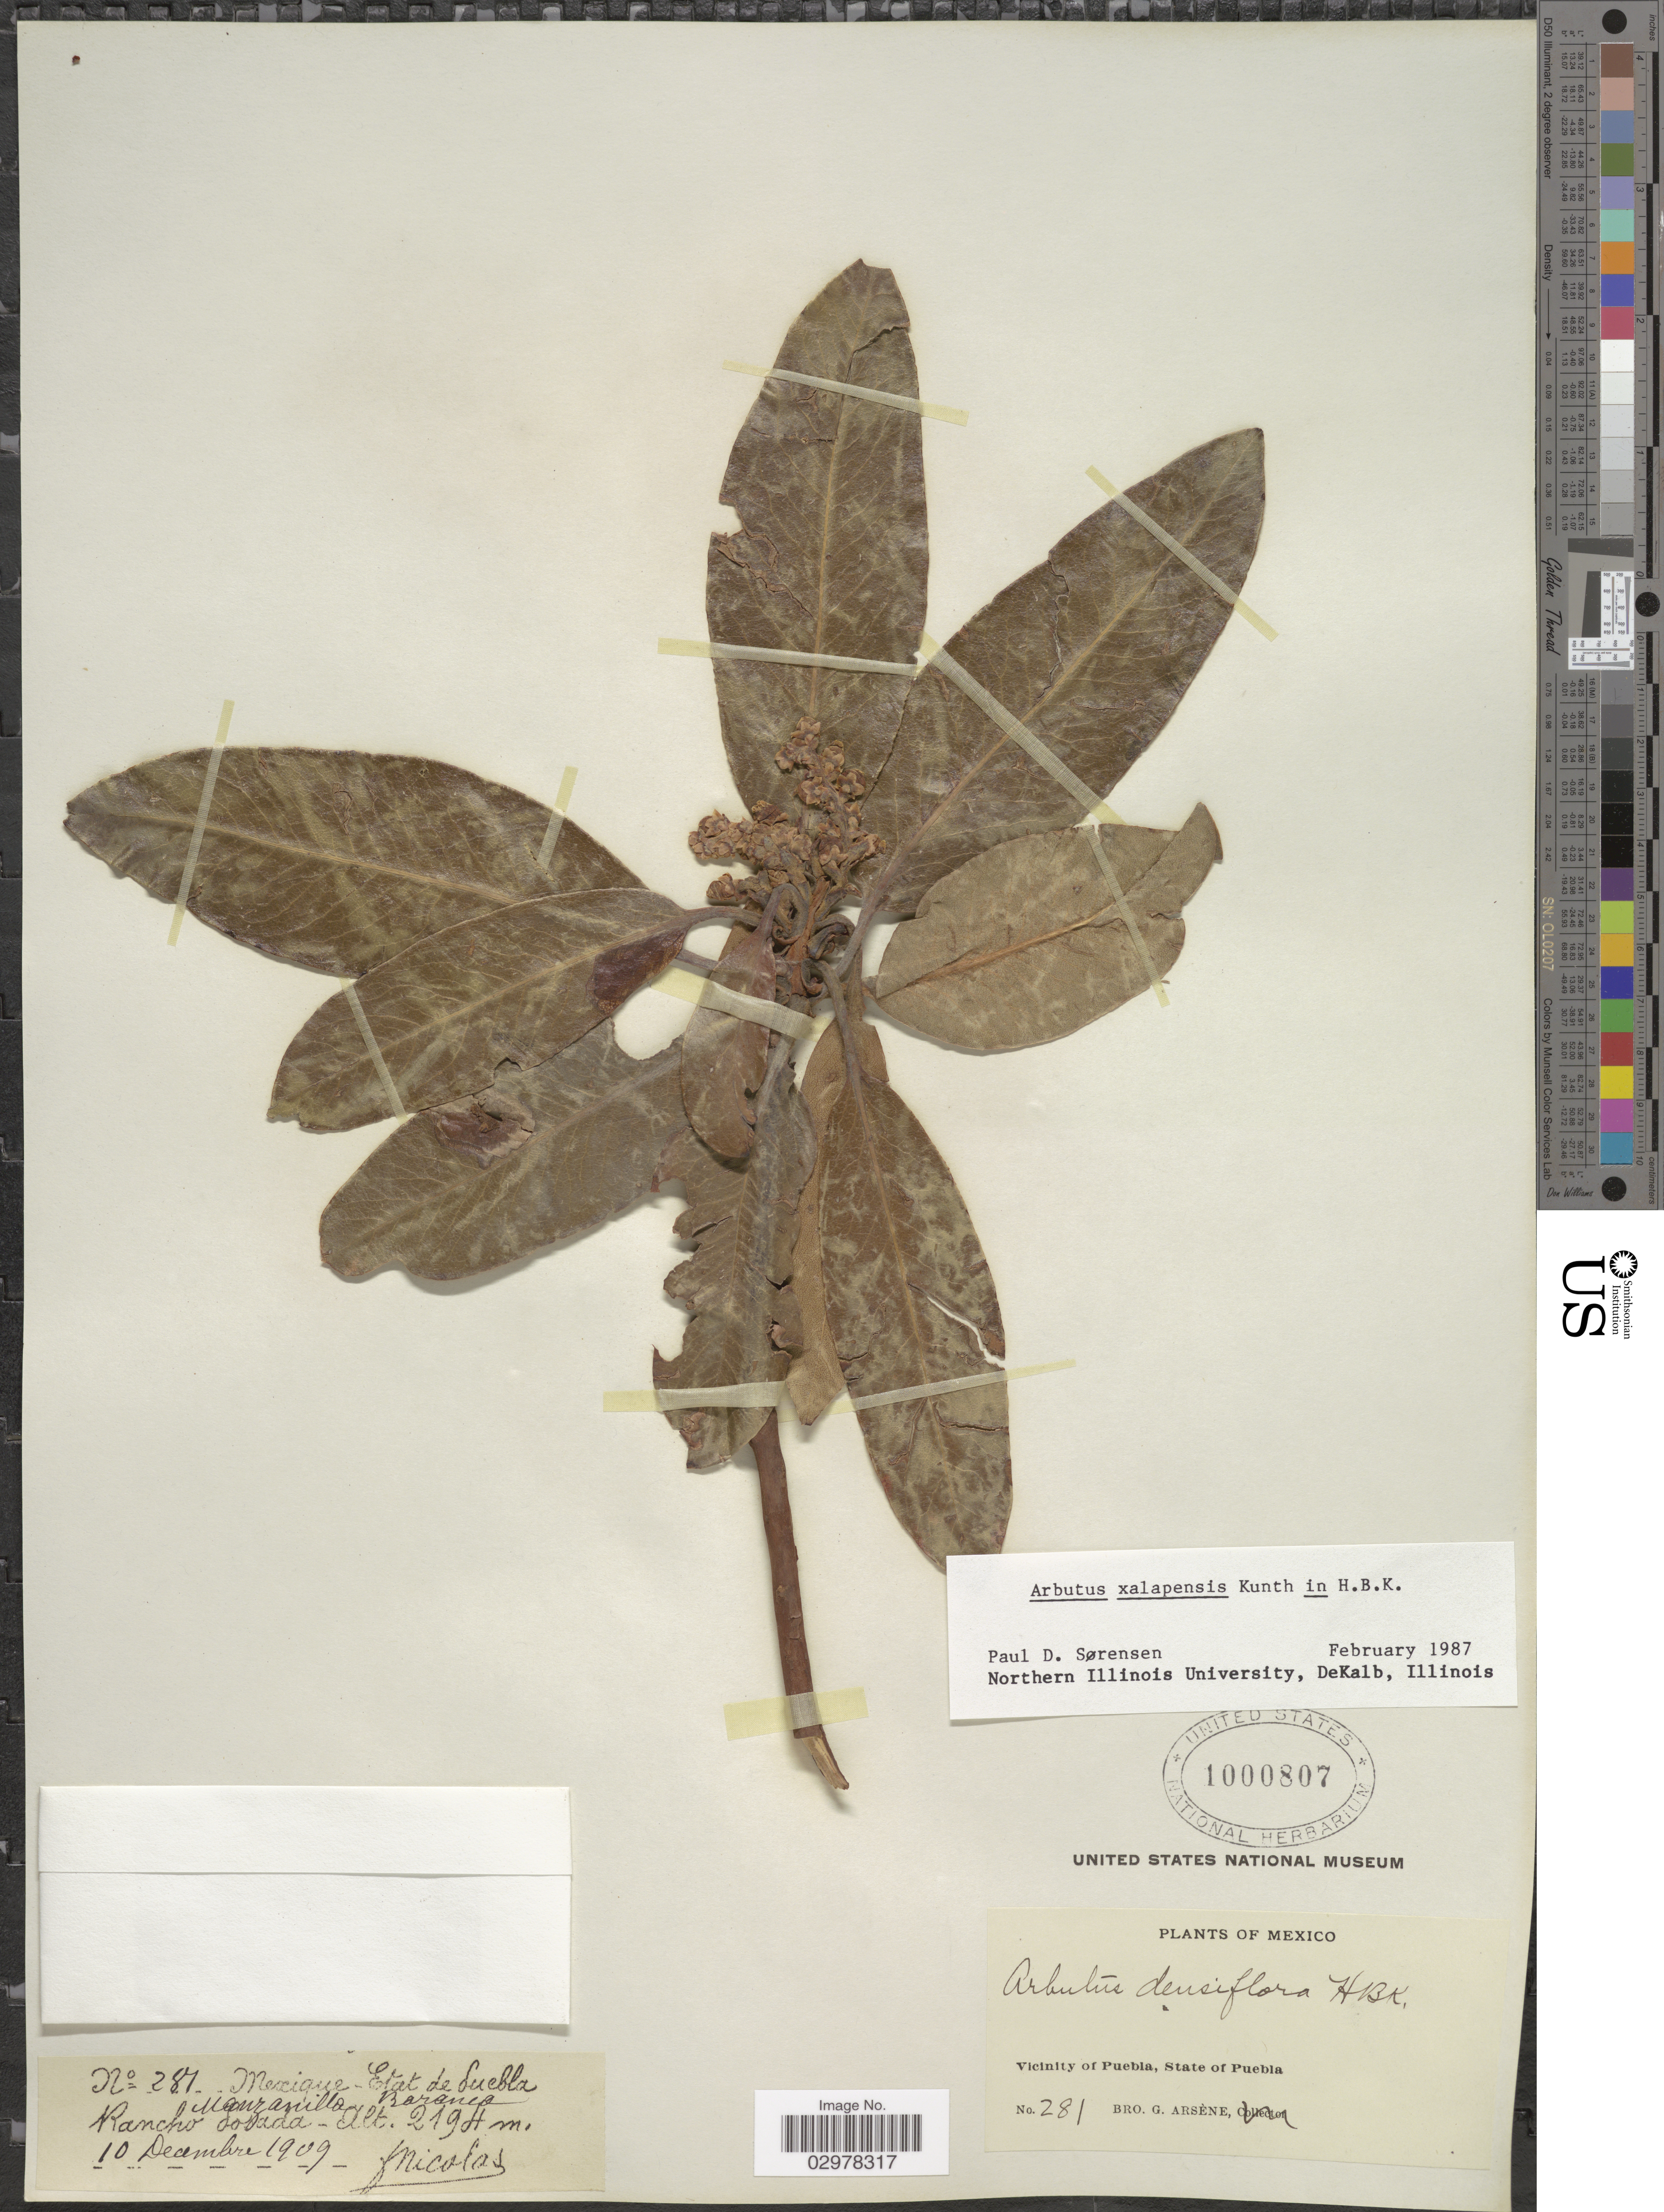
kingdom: Plantae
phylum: Tracheophyta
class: Magnoliopsida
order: Ericales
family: Ericaceae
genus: Arbutus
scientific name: Arbutus xalapensis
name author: Kunth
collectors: Bro. G. Arsène & F. Nicolas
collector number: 281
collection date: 1909-12-10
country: Mexico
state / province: Puebla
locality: Manzanilla, Baranca Rancho Sonada, Vicinity of Puebla.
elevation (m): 2194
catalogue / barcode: US 1000807